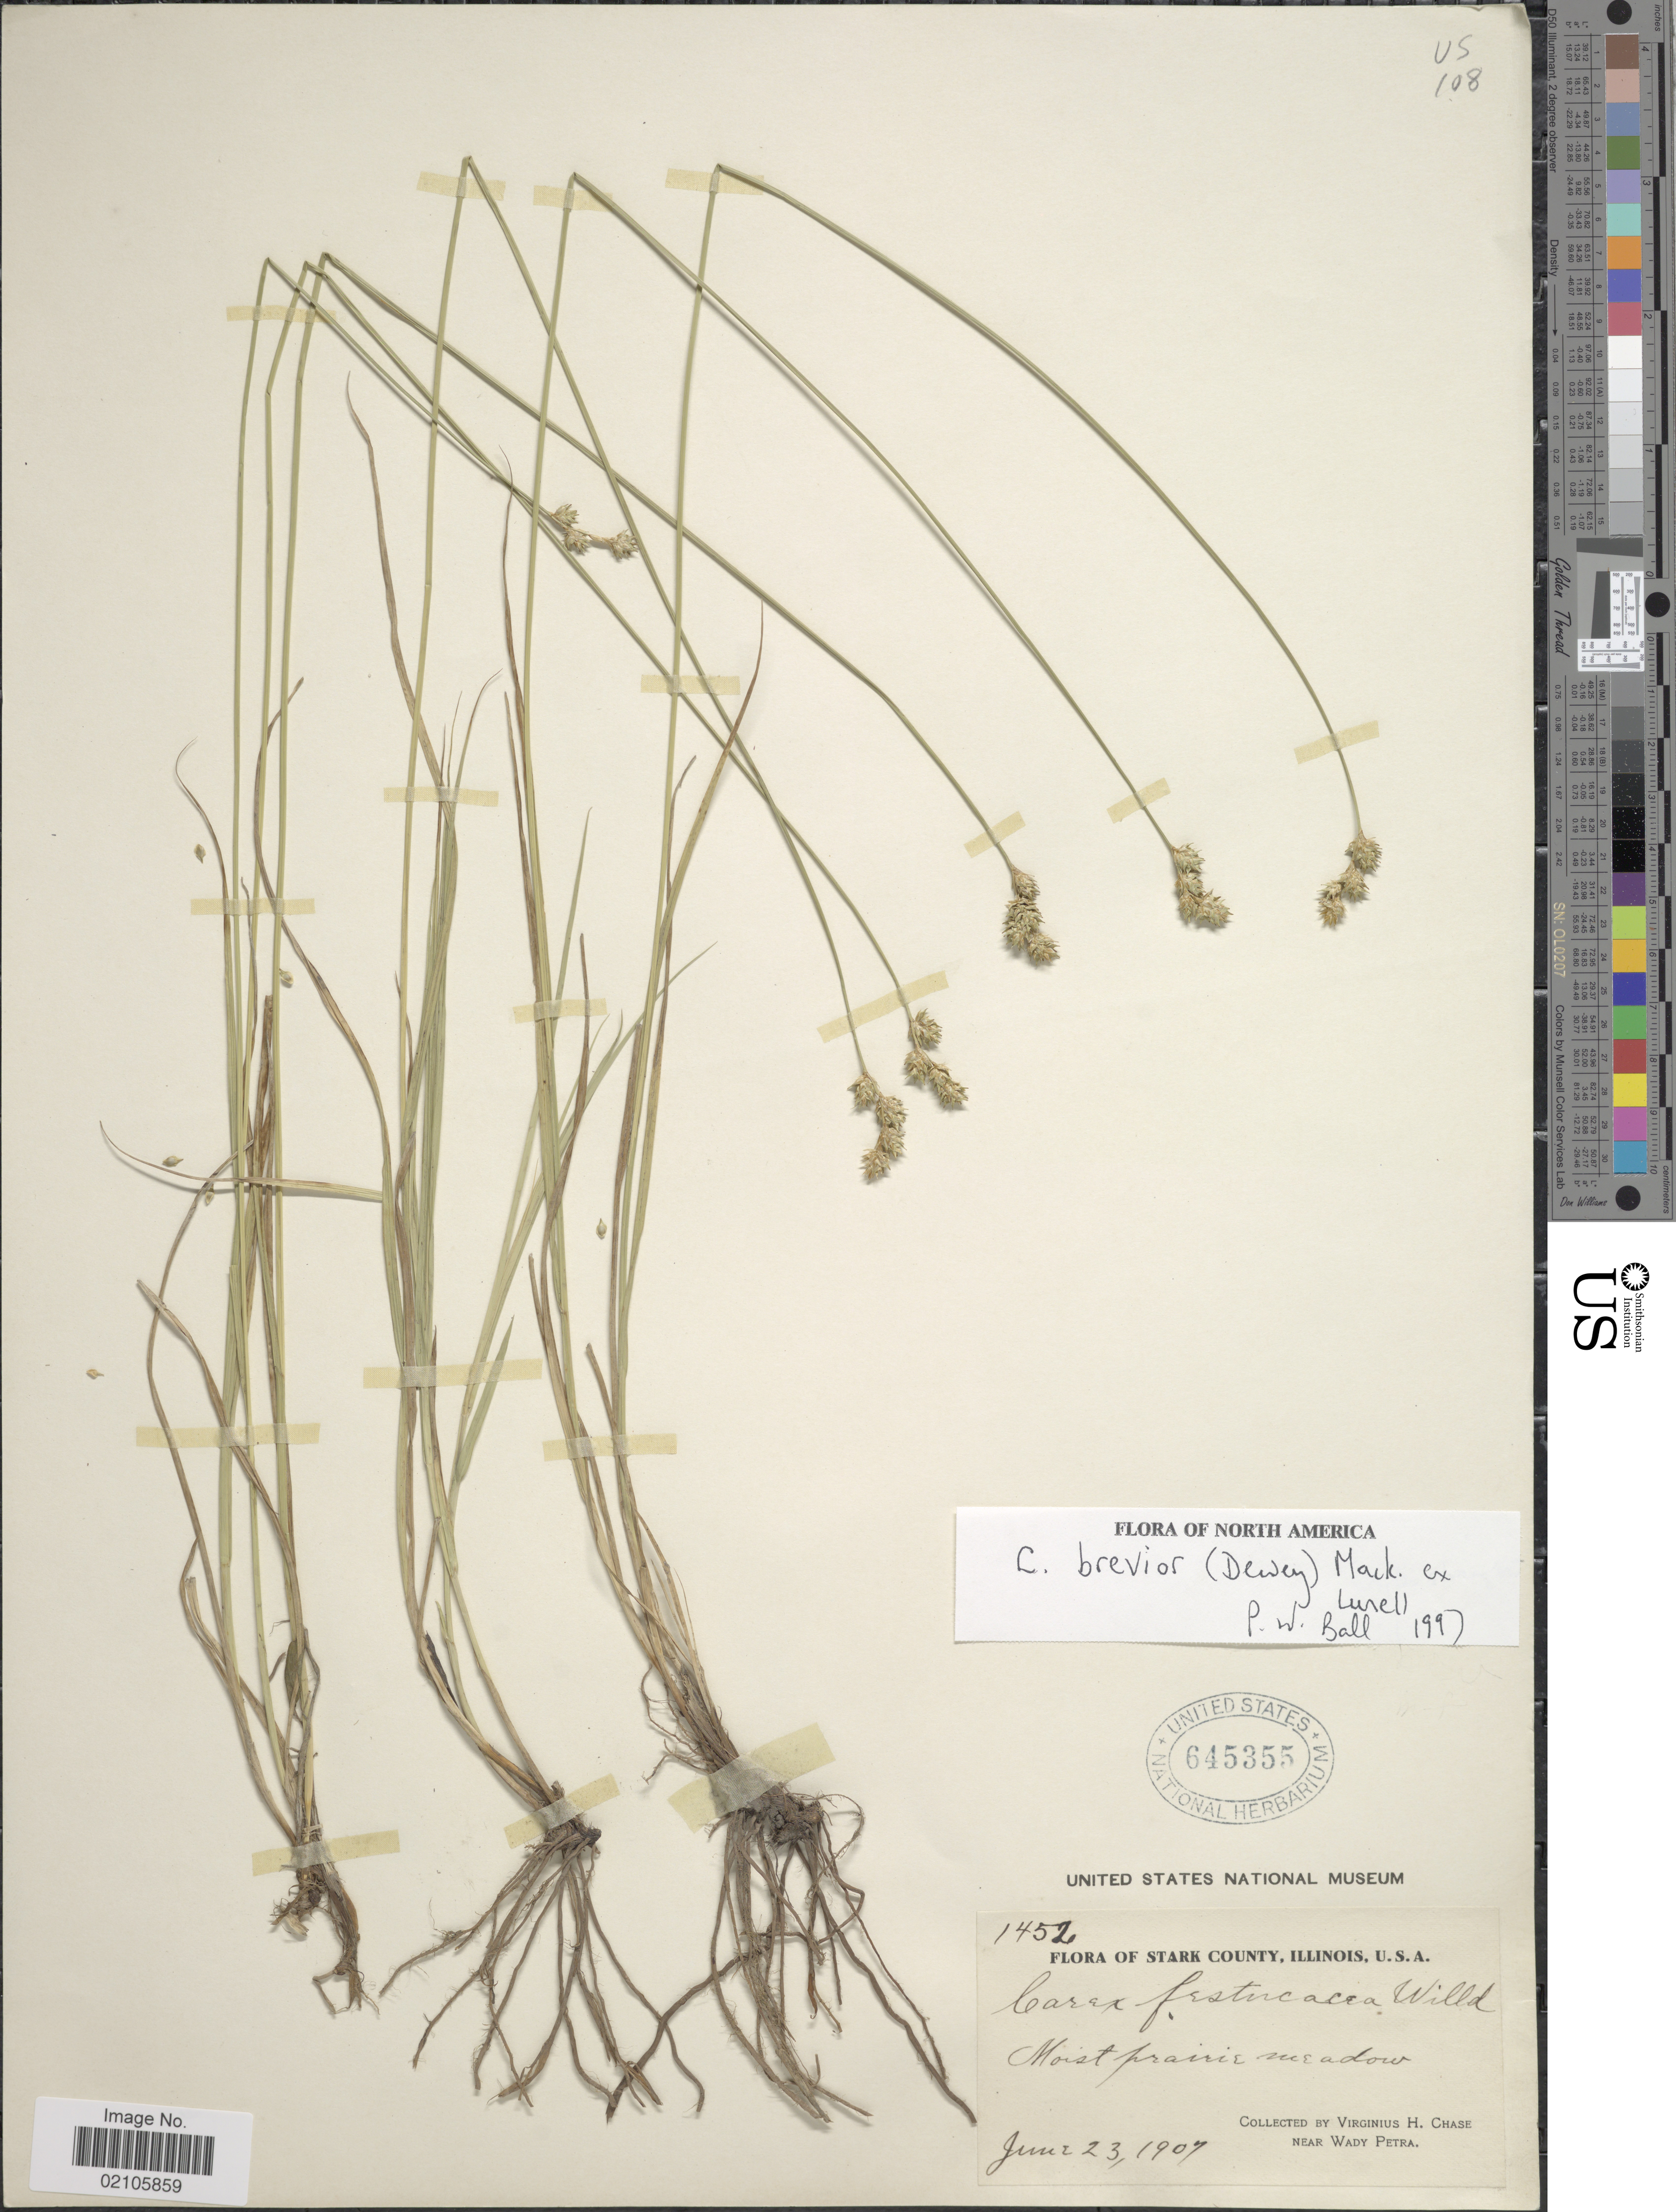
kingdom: Plantae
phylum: Tracheophyta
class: Liliopsida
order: Poales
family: Cyperaceae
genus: Carex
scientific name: Carex brevior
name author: (Dewey) Mack. ex Lunell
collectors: V. H. Chase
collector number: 1452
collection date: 1907-06-23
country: United States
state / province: Illinois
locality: Stark County, near Wady Petra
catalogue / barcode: US 645355